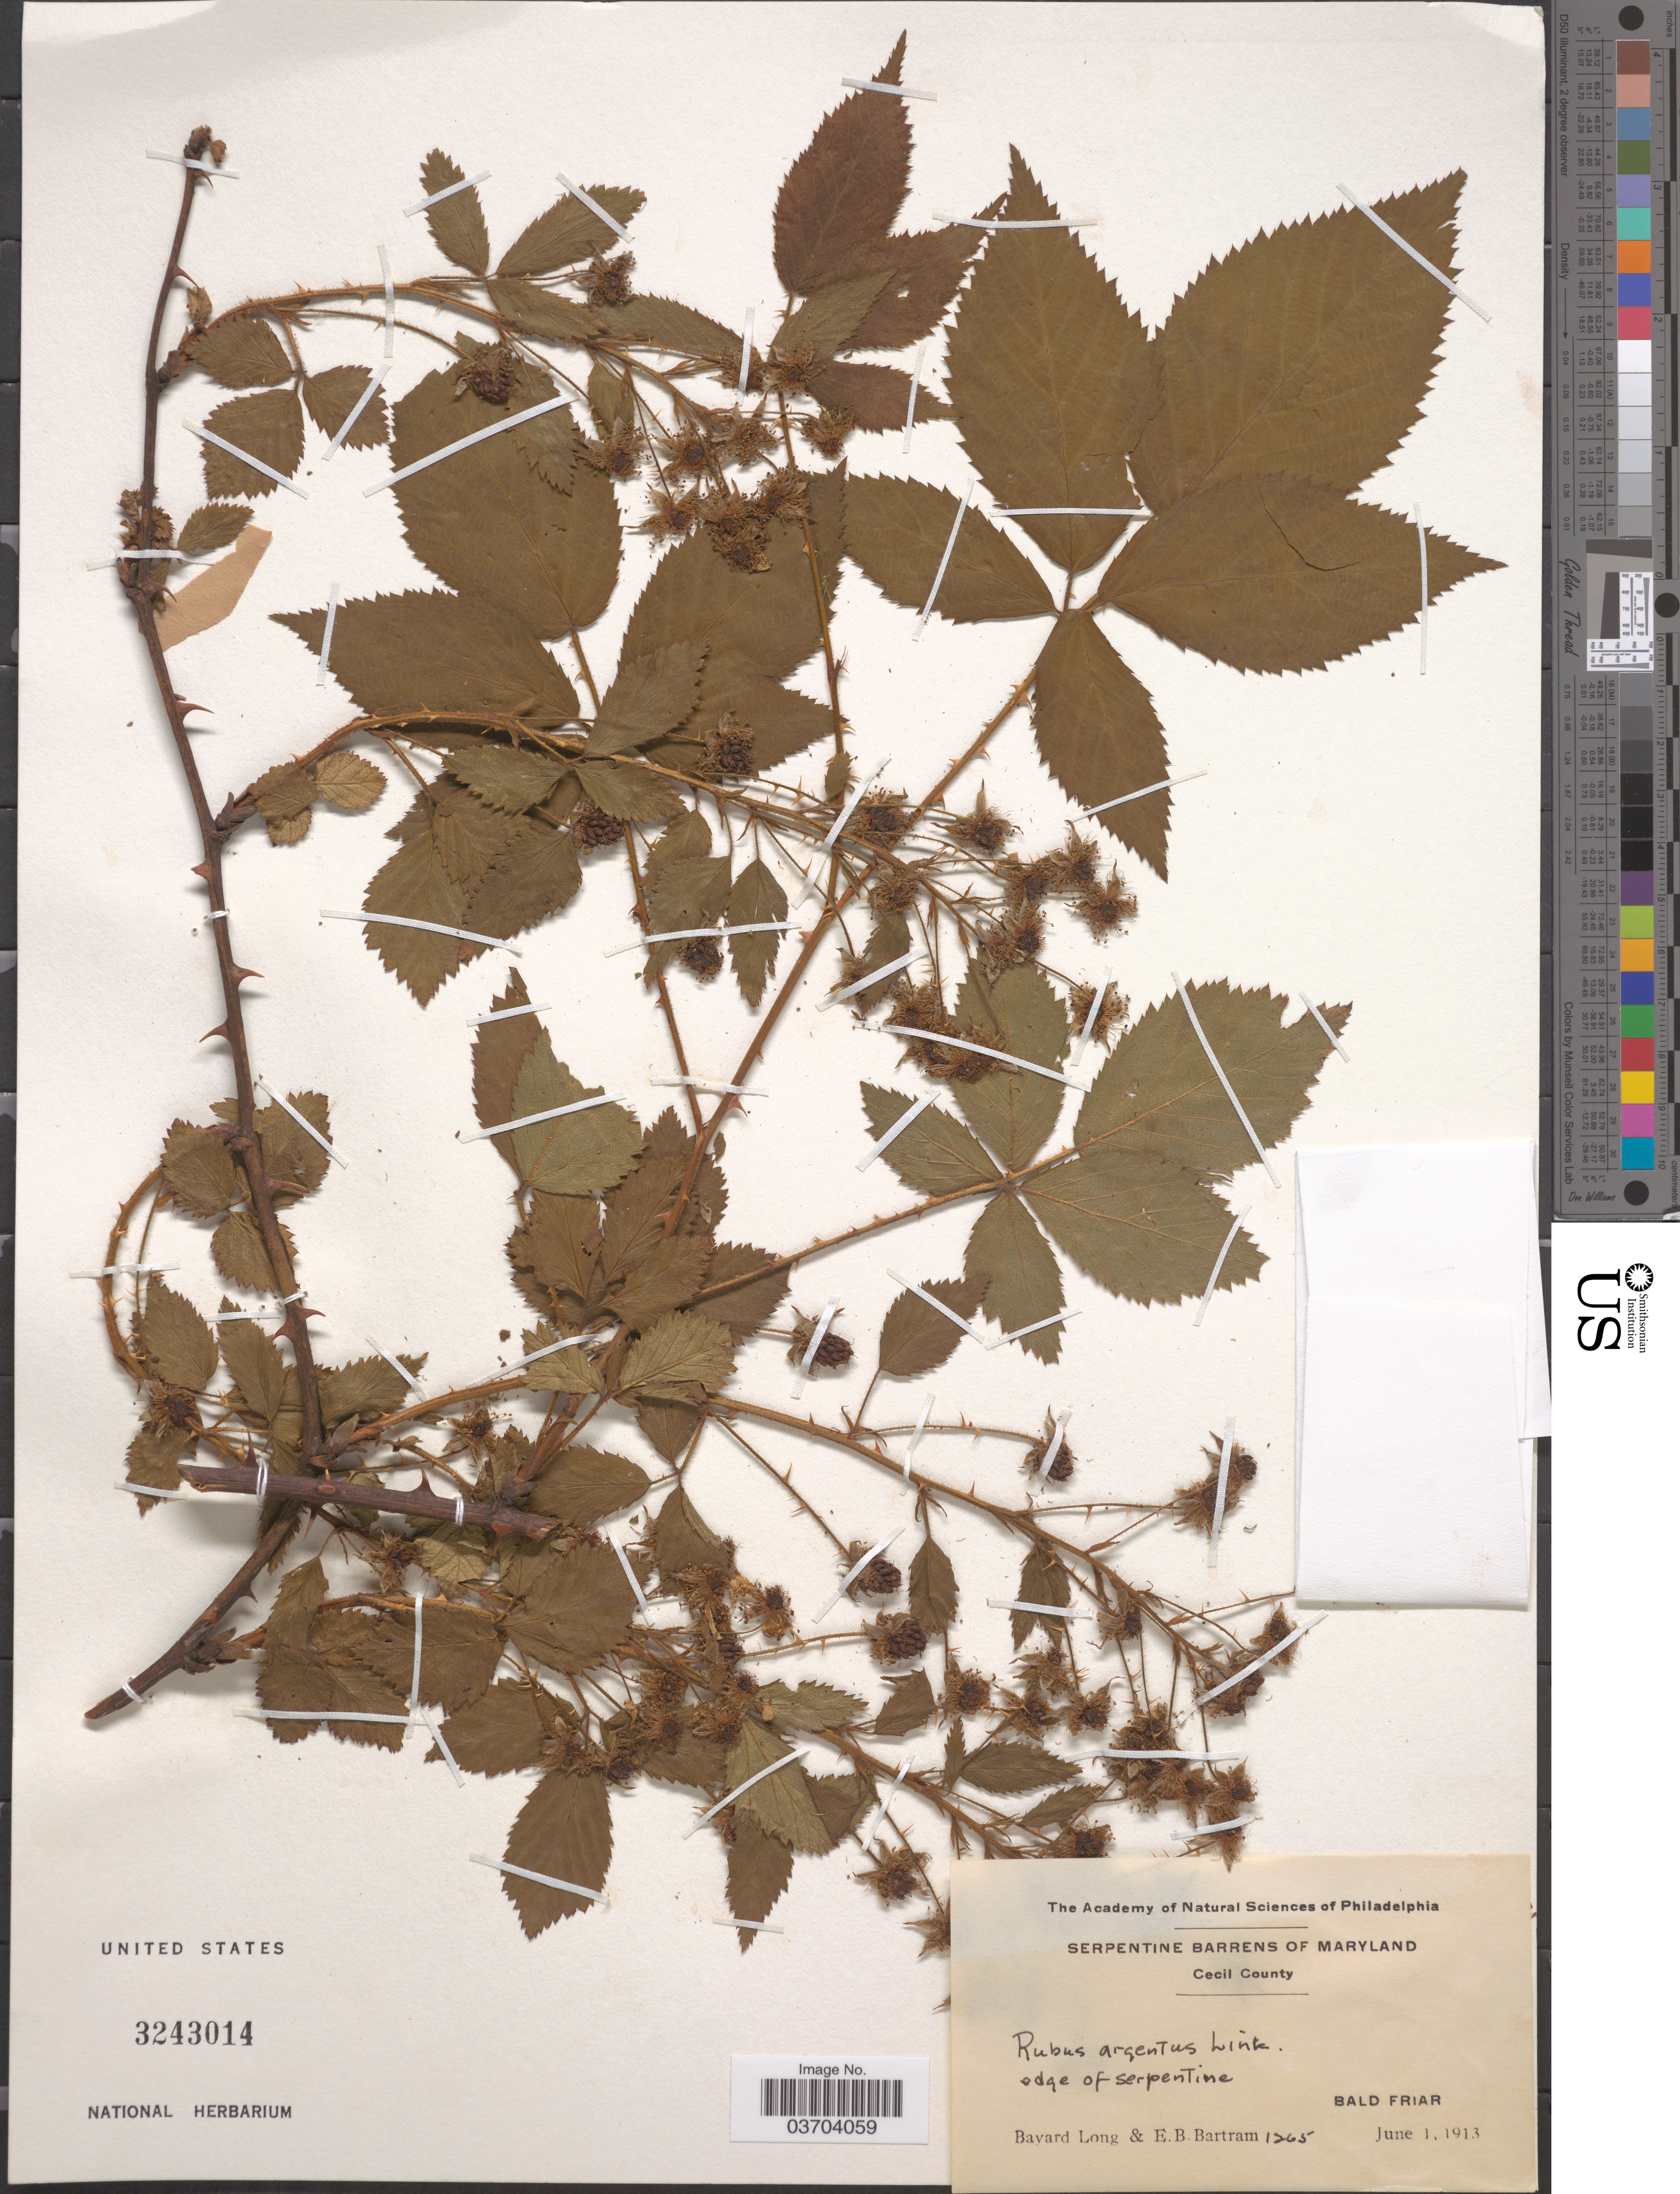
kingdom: Plantae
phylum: Tracheophyta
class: Magnoliopsida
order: Rosales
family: Rosaceae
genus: Rubus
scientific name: Rubus argenteus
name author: C.C. Gmel.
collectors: B. Long & E. B. Bartram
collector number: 1265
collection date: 1913-06-01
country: United States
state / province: Maryland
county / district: Cecil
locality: Serpertine Barrens of Maryland. Cecil County. Edge of Serpentine. Bald Friar.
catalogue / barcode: US 3243014